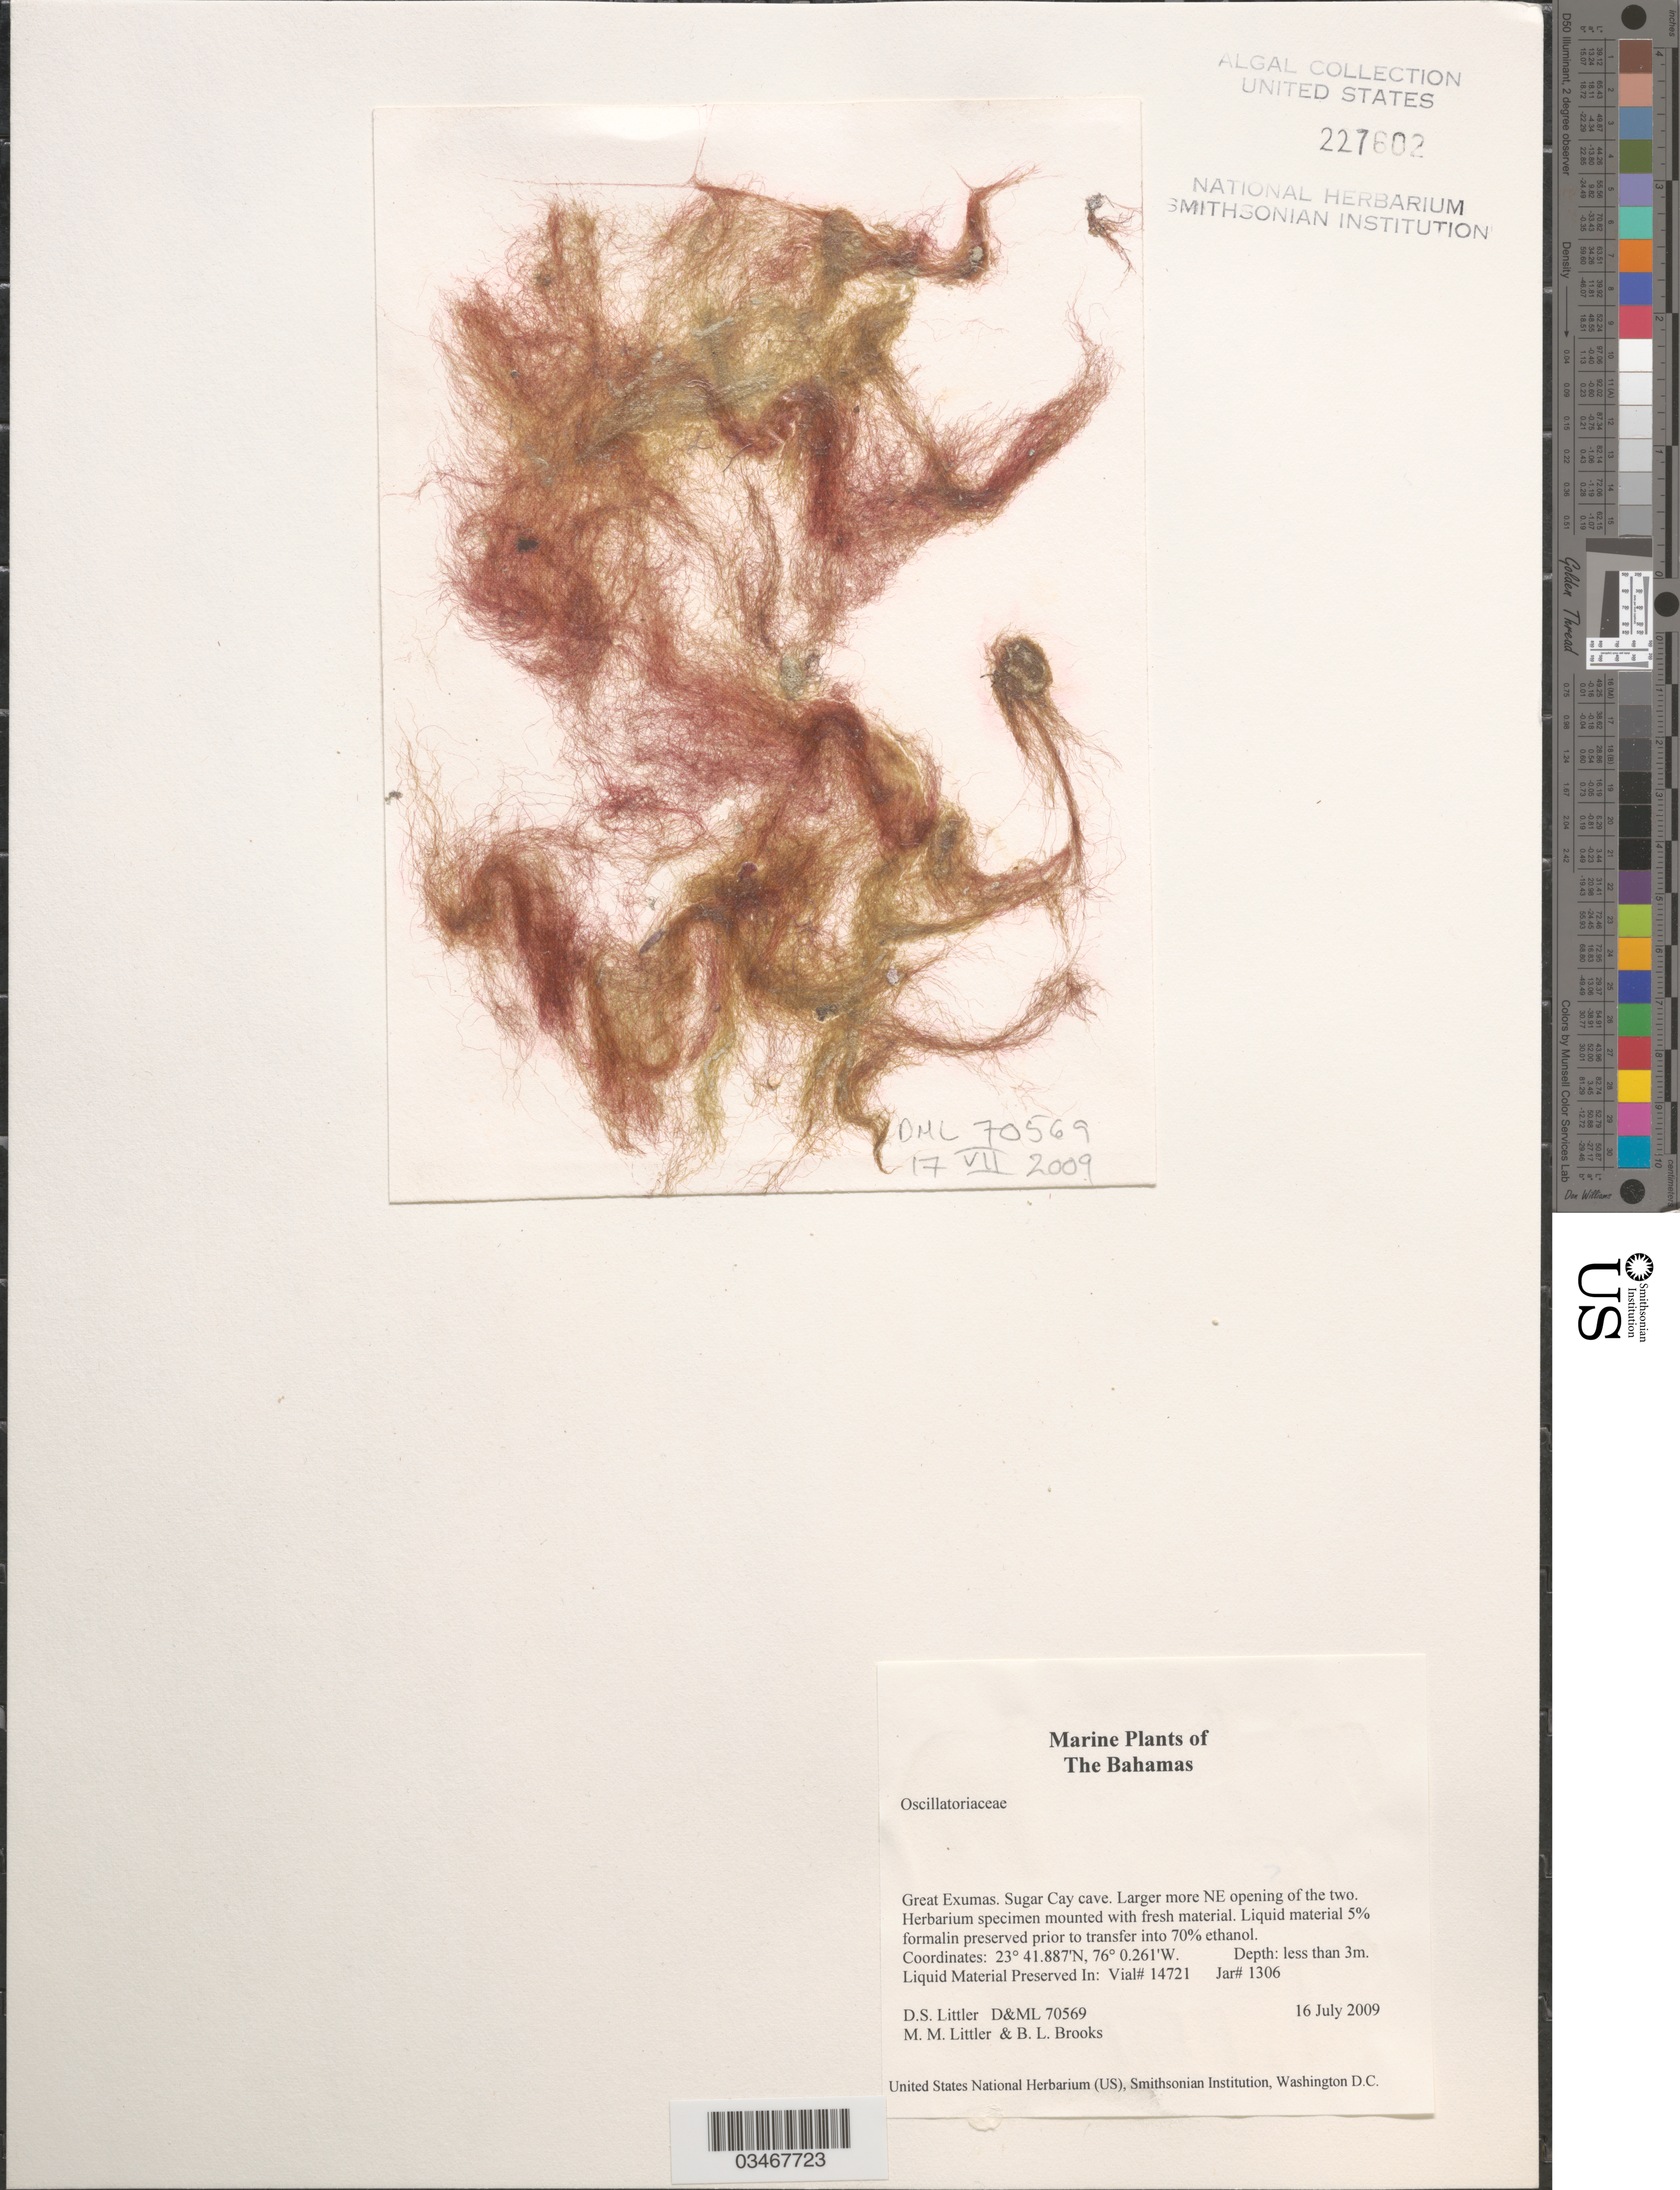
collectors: D. S. Littler & M. M. Littler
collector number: D&ML 70569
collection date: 2009-07-17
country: Bahamas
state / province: Exuma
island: Sugar Cay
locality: Exumas. Sugar Cay. Blue Holes. NE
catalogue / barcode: US 227602